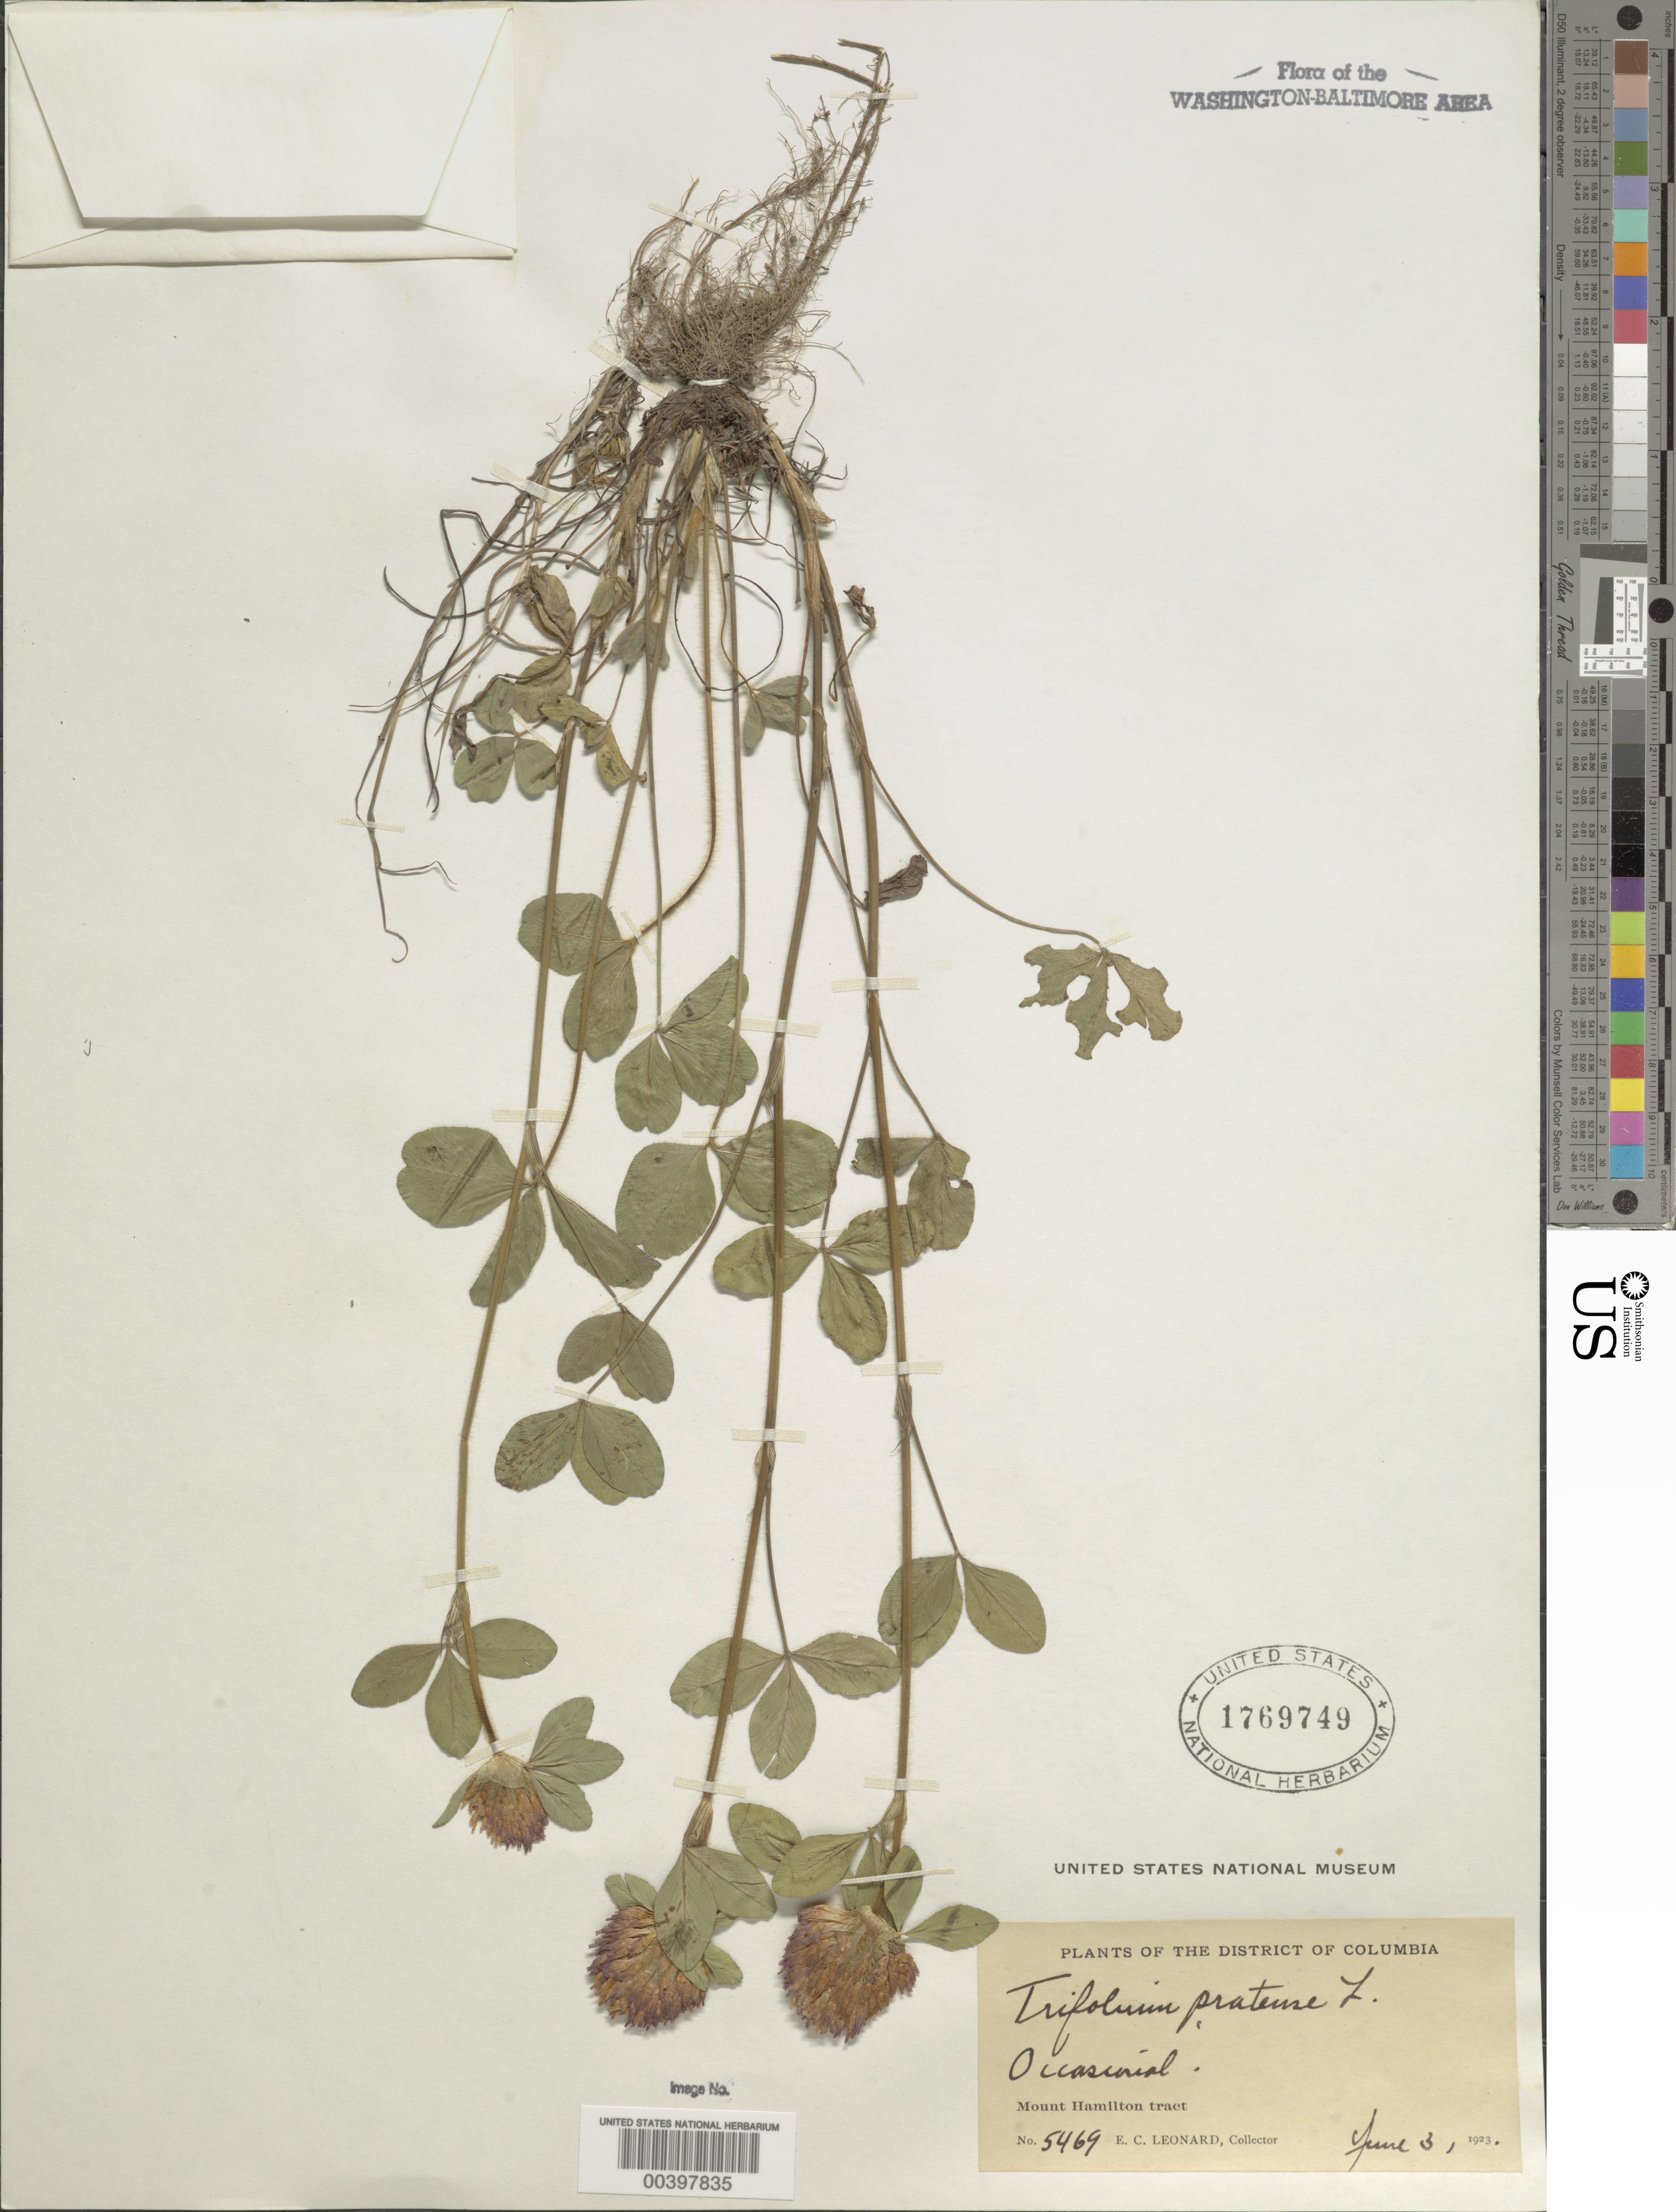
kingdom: Plantae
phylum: Tracheophyta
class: Magnoliopsida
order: Fabales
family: Fabaceae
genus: Trifolium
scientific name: Trifolium pratense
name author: L.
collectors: E. C. Leonard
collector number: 5469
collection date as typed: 03 Jun 1923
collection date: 1923-06-03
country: United States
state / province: District of Columbia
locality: Mount Hamilton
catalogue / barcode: US 1769749